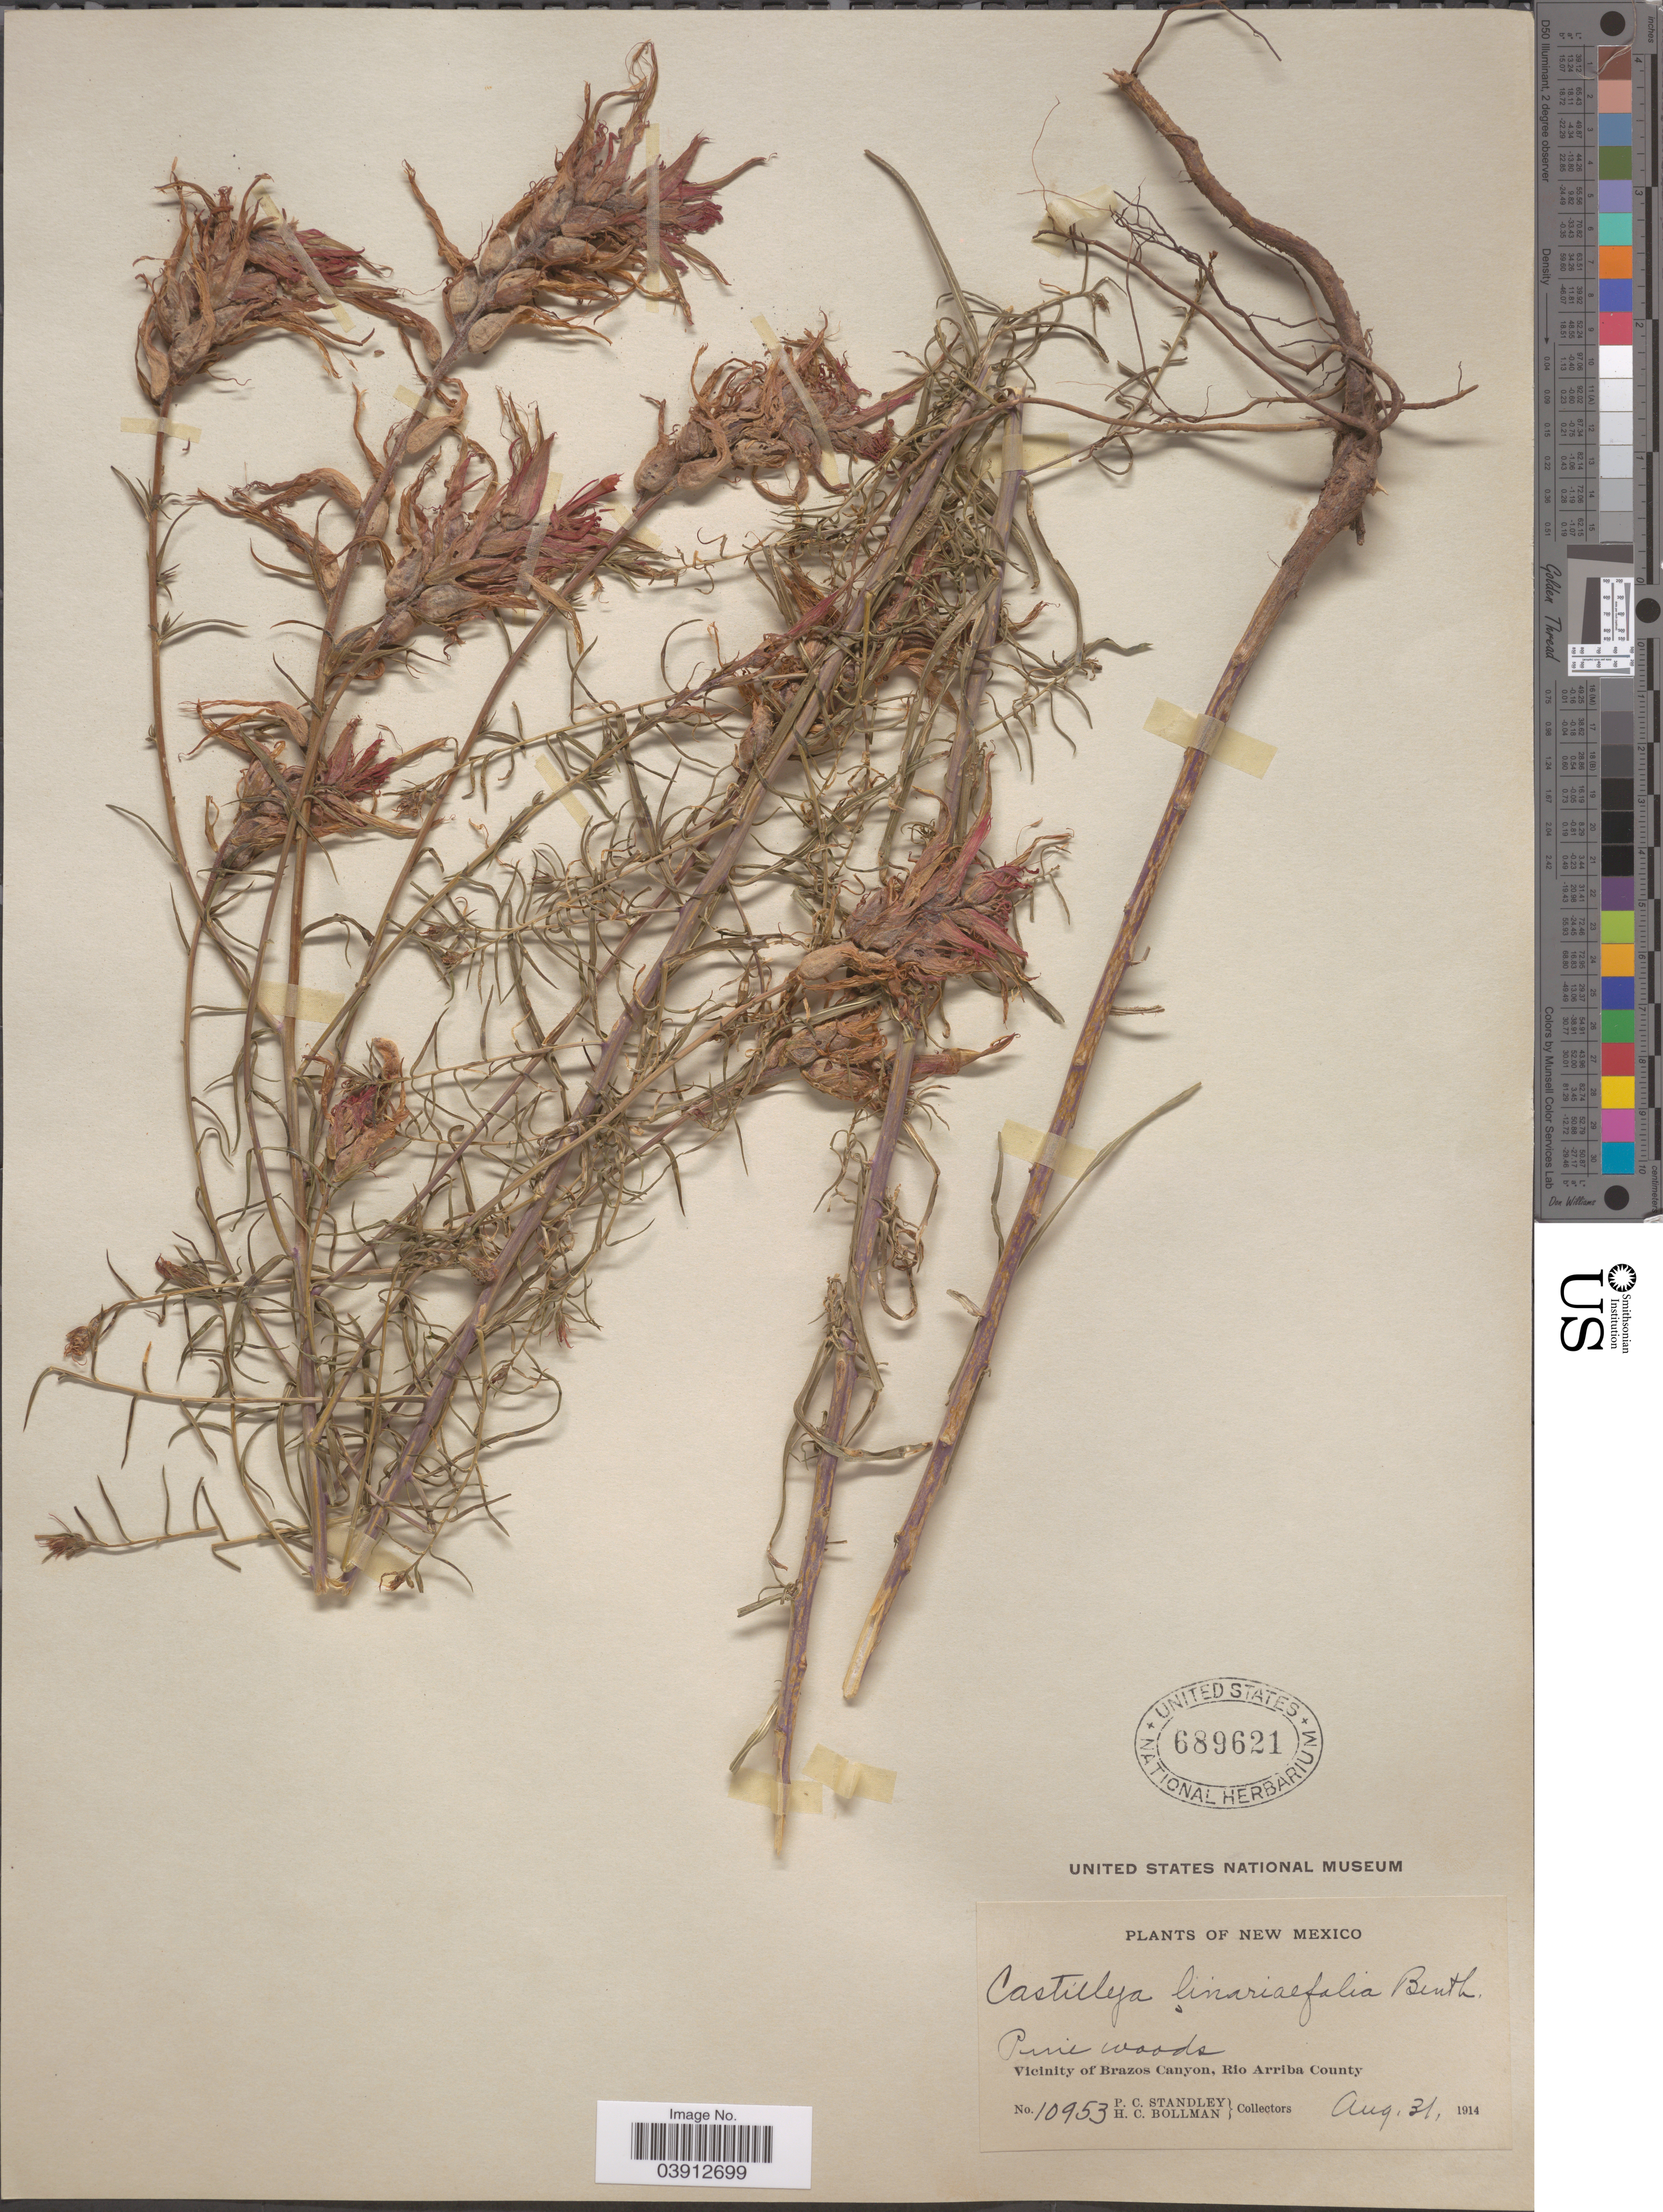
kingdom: Plantae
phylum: Tracheophyta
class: Magnoliopsida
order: Lamiales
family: Orobanchaceae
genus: Castilleja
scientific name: Castilleja linariifolia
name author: Benth.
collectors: P. C. Standley & H. C. Bollman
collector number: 10953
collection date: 1914-08-31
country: United States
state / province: New Mexico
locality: Vicinity of Brazos Canyon, Rio Arriba County.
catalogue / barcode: US 689621